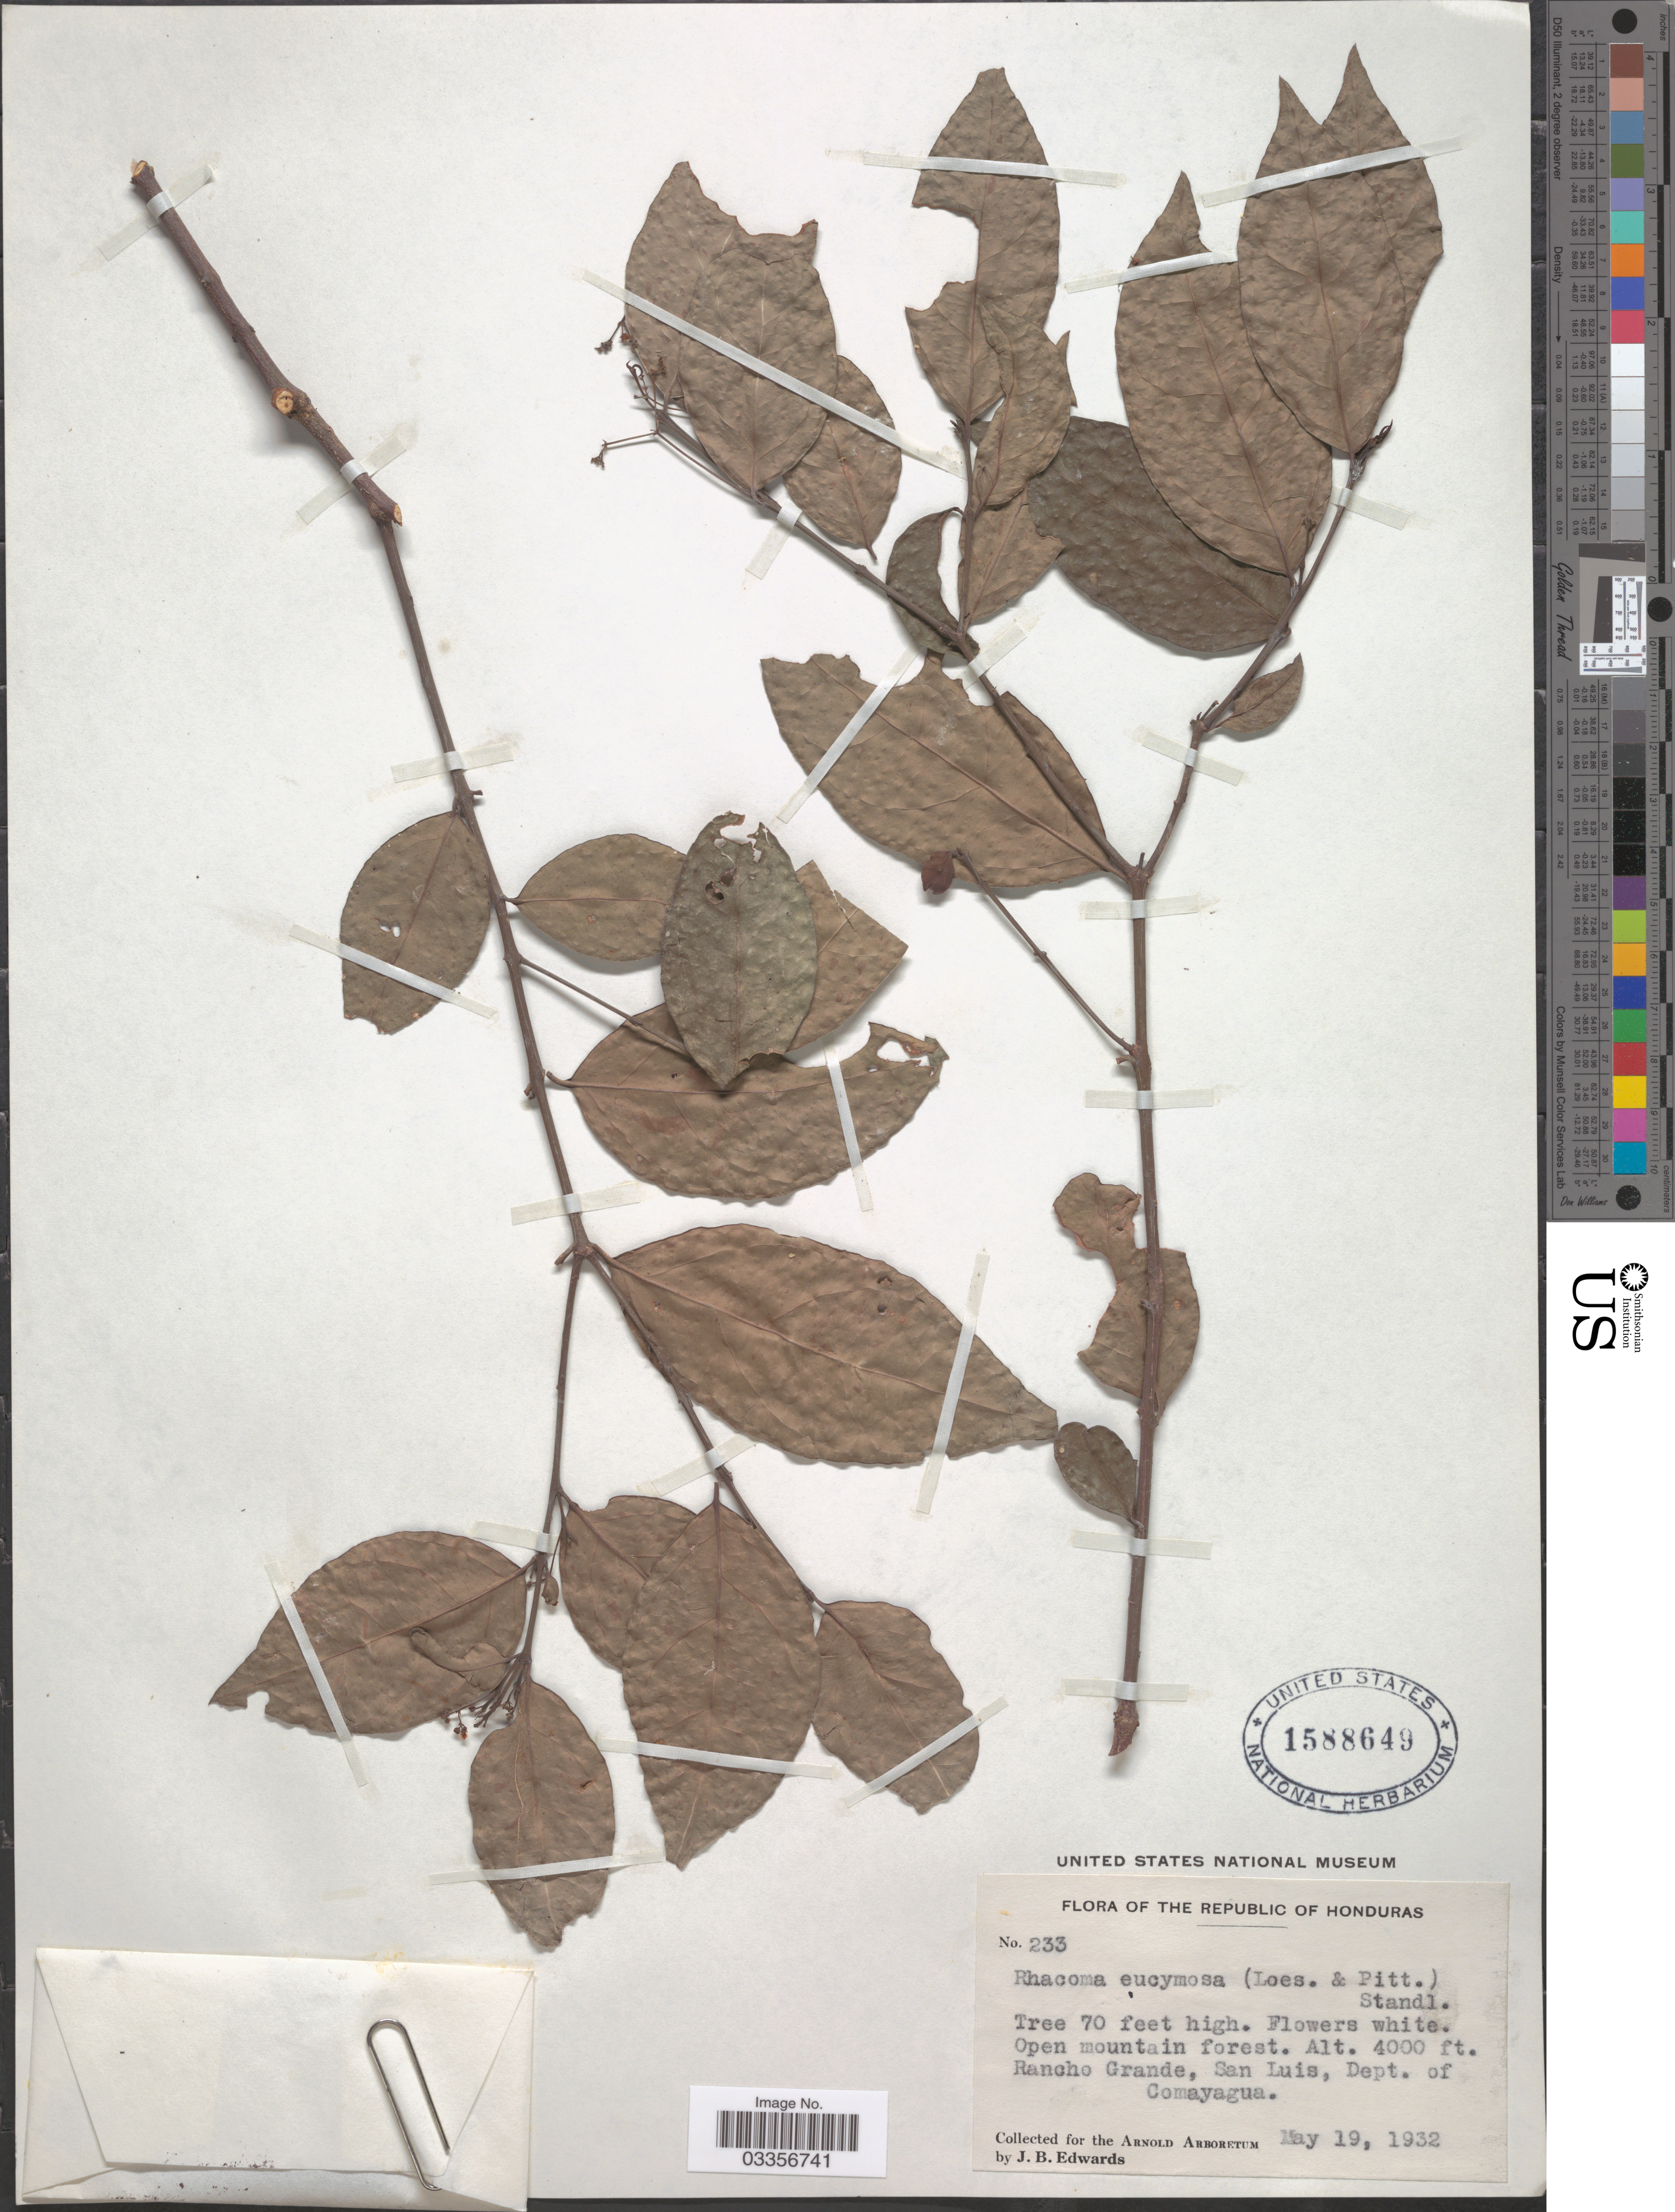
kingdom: Plantae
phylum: Tracheophyta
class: Magnoliopsida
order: Celastrales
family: Celastraceae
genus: Crossopetalum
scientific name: Crossopetalum parviflorum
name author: L.O. Williams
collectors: J. B. Edwards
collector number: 233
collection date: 1932-05-19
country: Honduras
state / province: Comayagua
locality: Rancho Grande, San Luis, Dept. of Comayagua.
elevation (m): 1219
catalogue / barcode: US 1588649